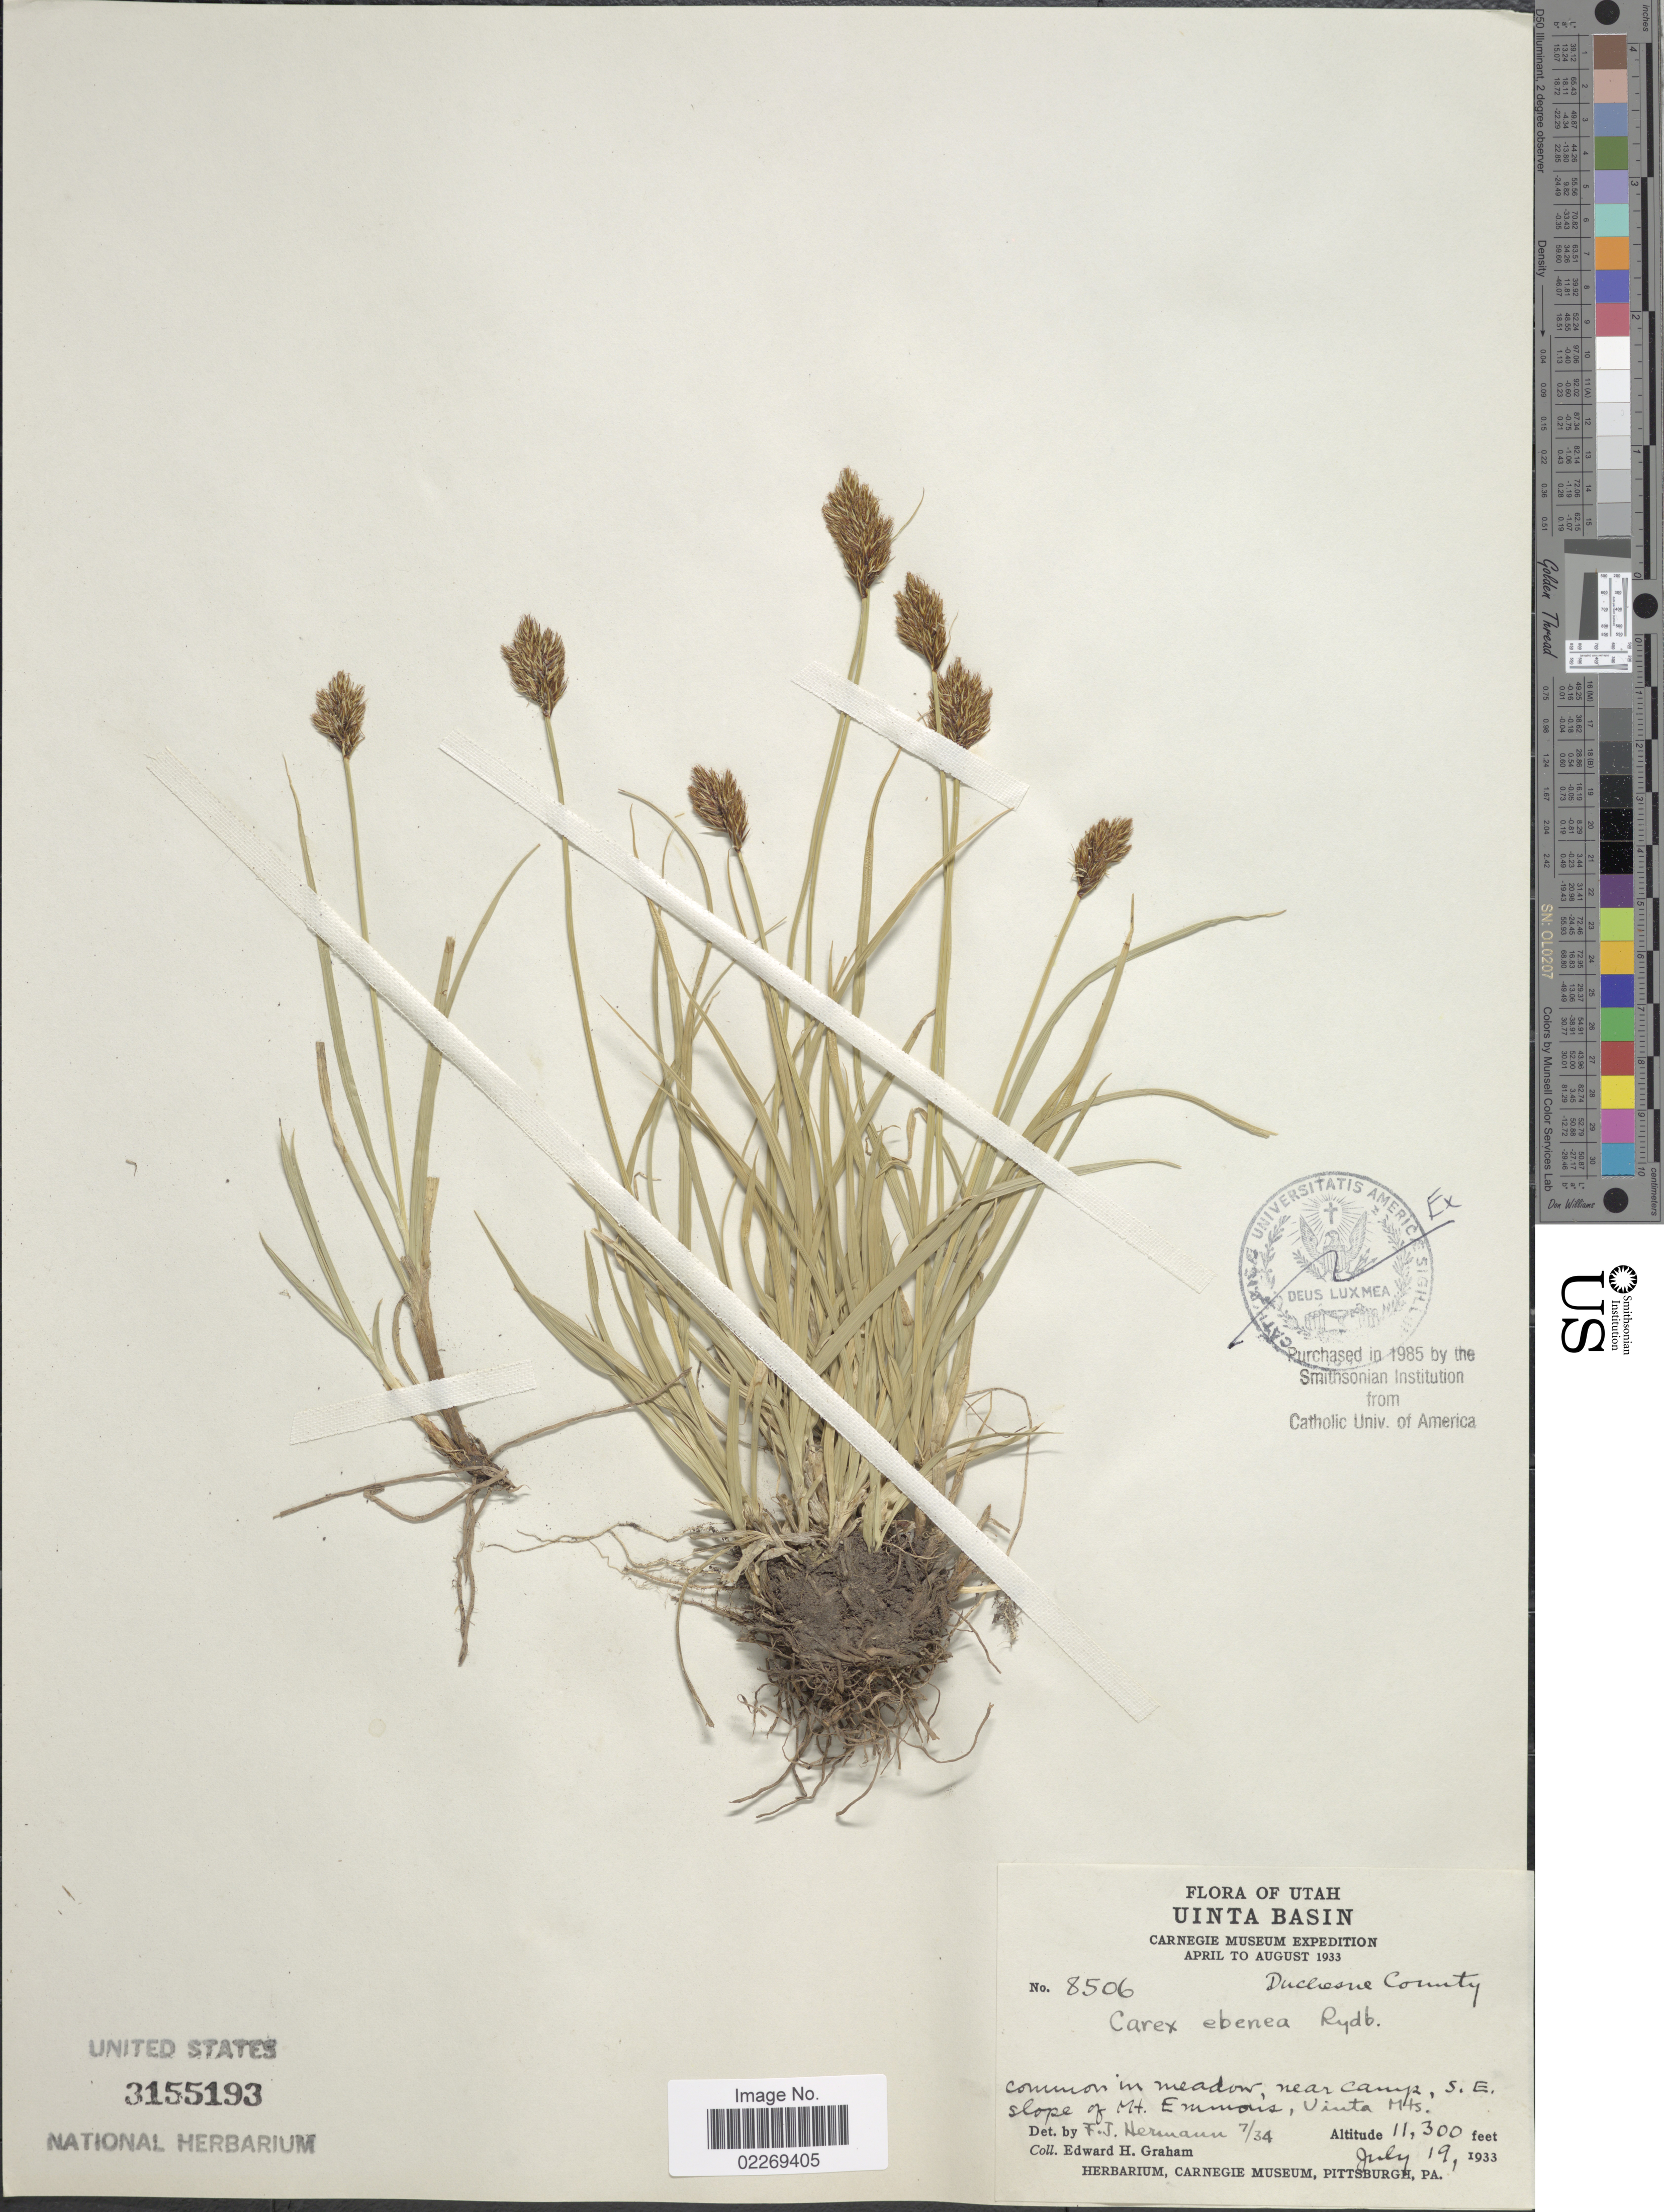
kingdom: Plantae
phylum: Tracheophyta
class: Liliopsida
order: Poales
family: Cyperaceae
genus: Carex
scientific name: Carex ebenea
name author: Rydb.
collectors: E. H. Graham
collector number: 8506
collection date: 1933-07-09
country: United States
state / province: Utah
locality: Uinta Basin. Duchesne County. Near camp, s.e. slope of Mt. Emmons, Uinta Mts.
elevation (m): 3444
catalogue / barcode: US 3155193